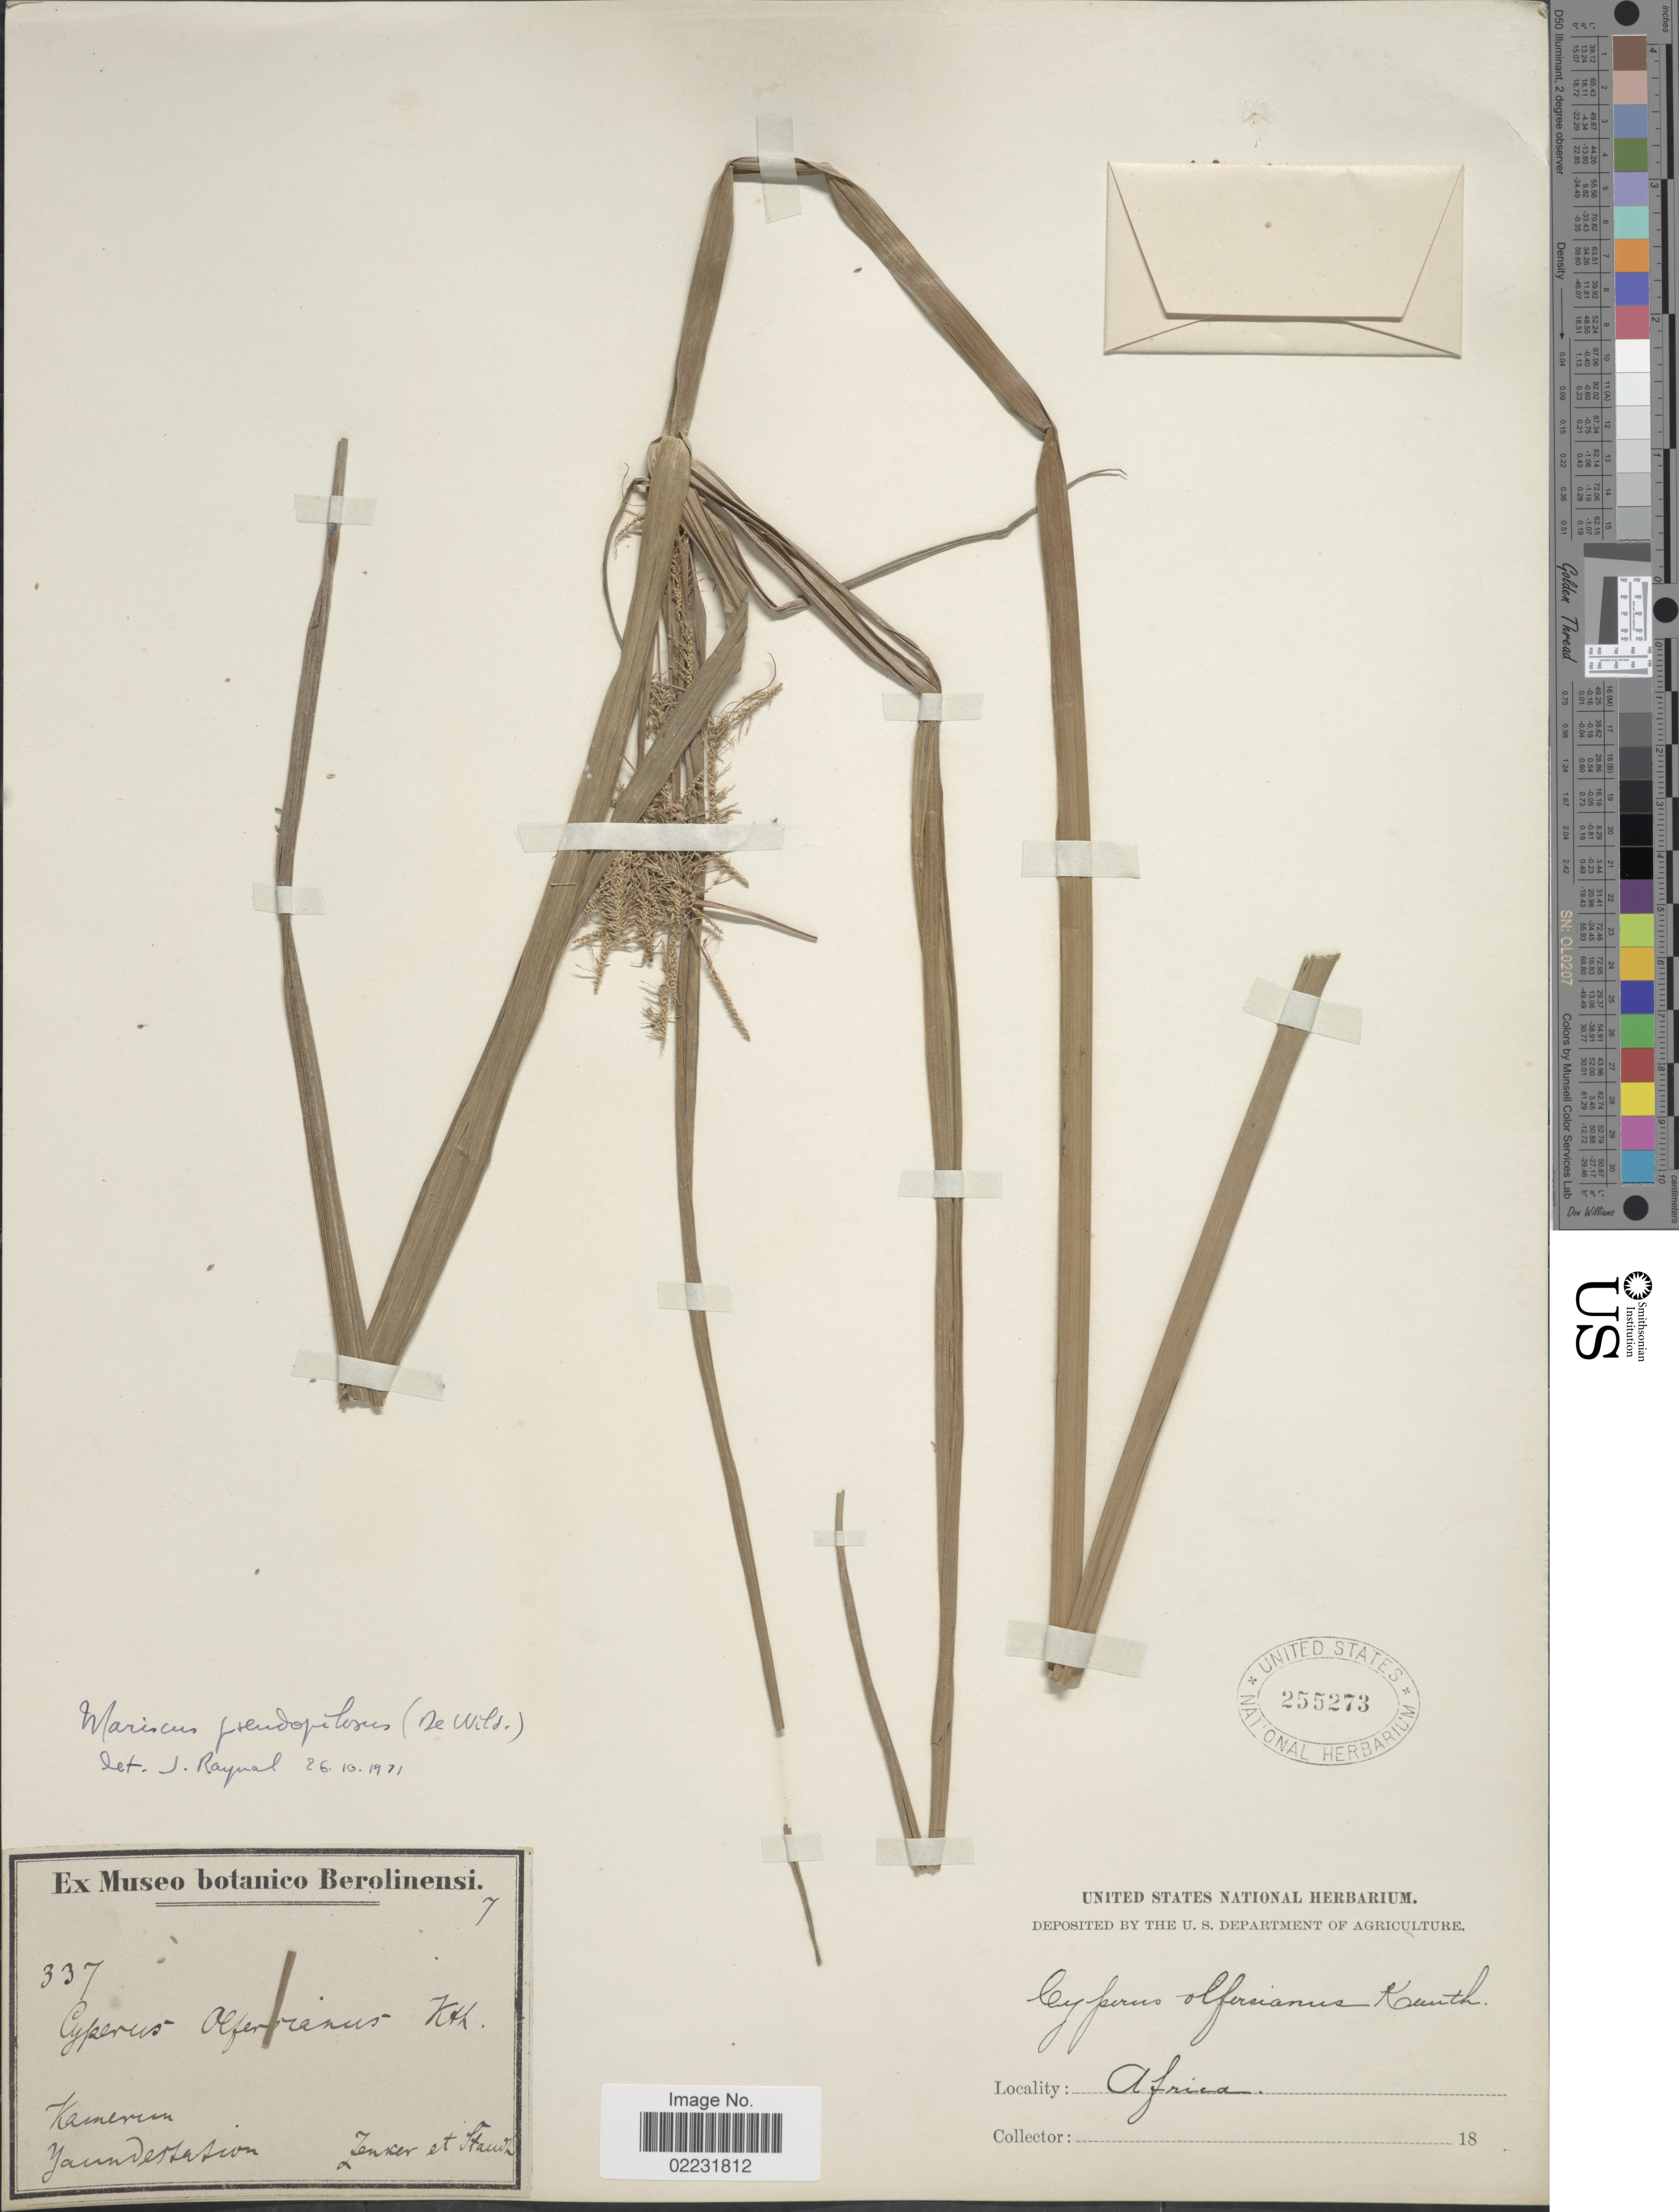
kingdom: Plantae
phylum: Tracheophyta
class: Liliopsida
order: Poales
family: Cyperaceae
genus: Cyperus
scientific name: Cyperus pseudopilosus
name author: (C.B. Clarke) Govaerts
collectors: -. Lenker & -. Staudt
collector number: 337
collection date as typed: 18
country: Cameroon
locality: Kamerun, Yaundestation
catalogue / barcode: US 255273